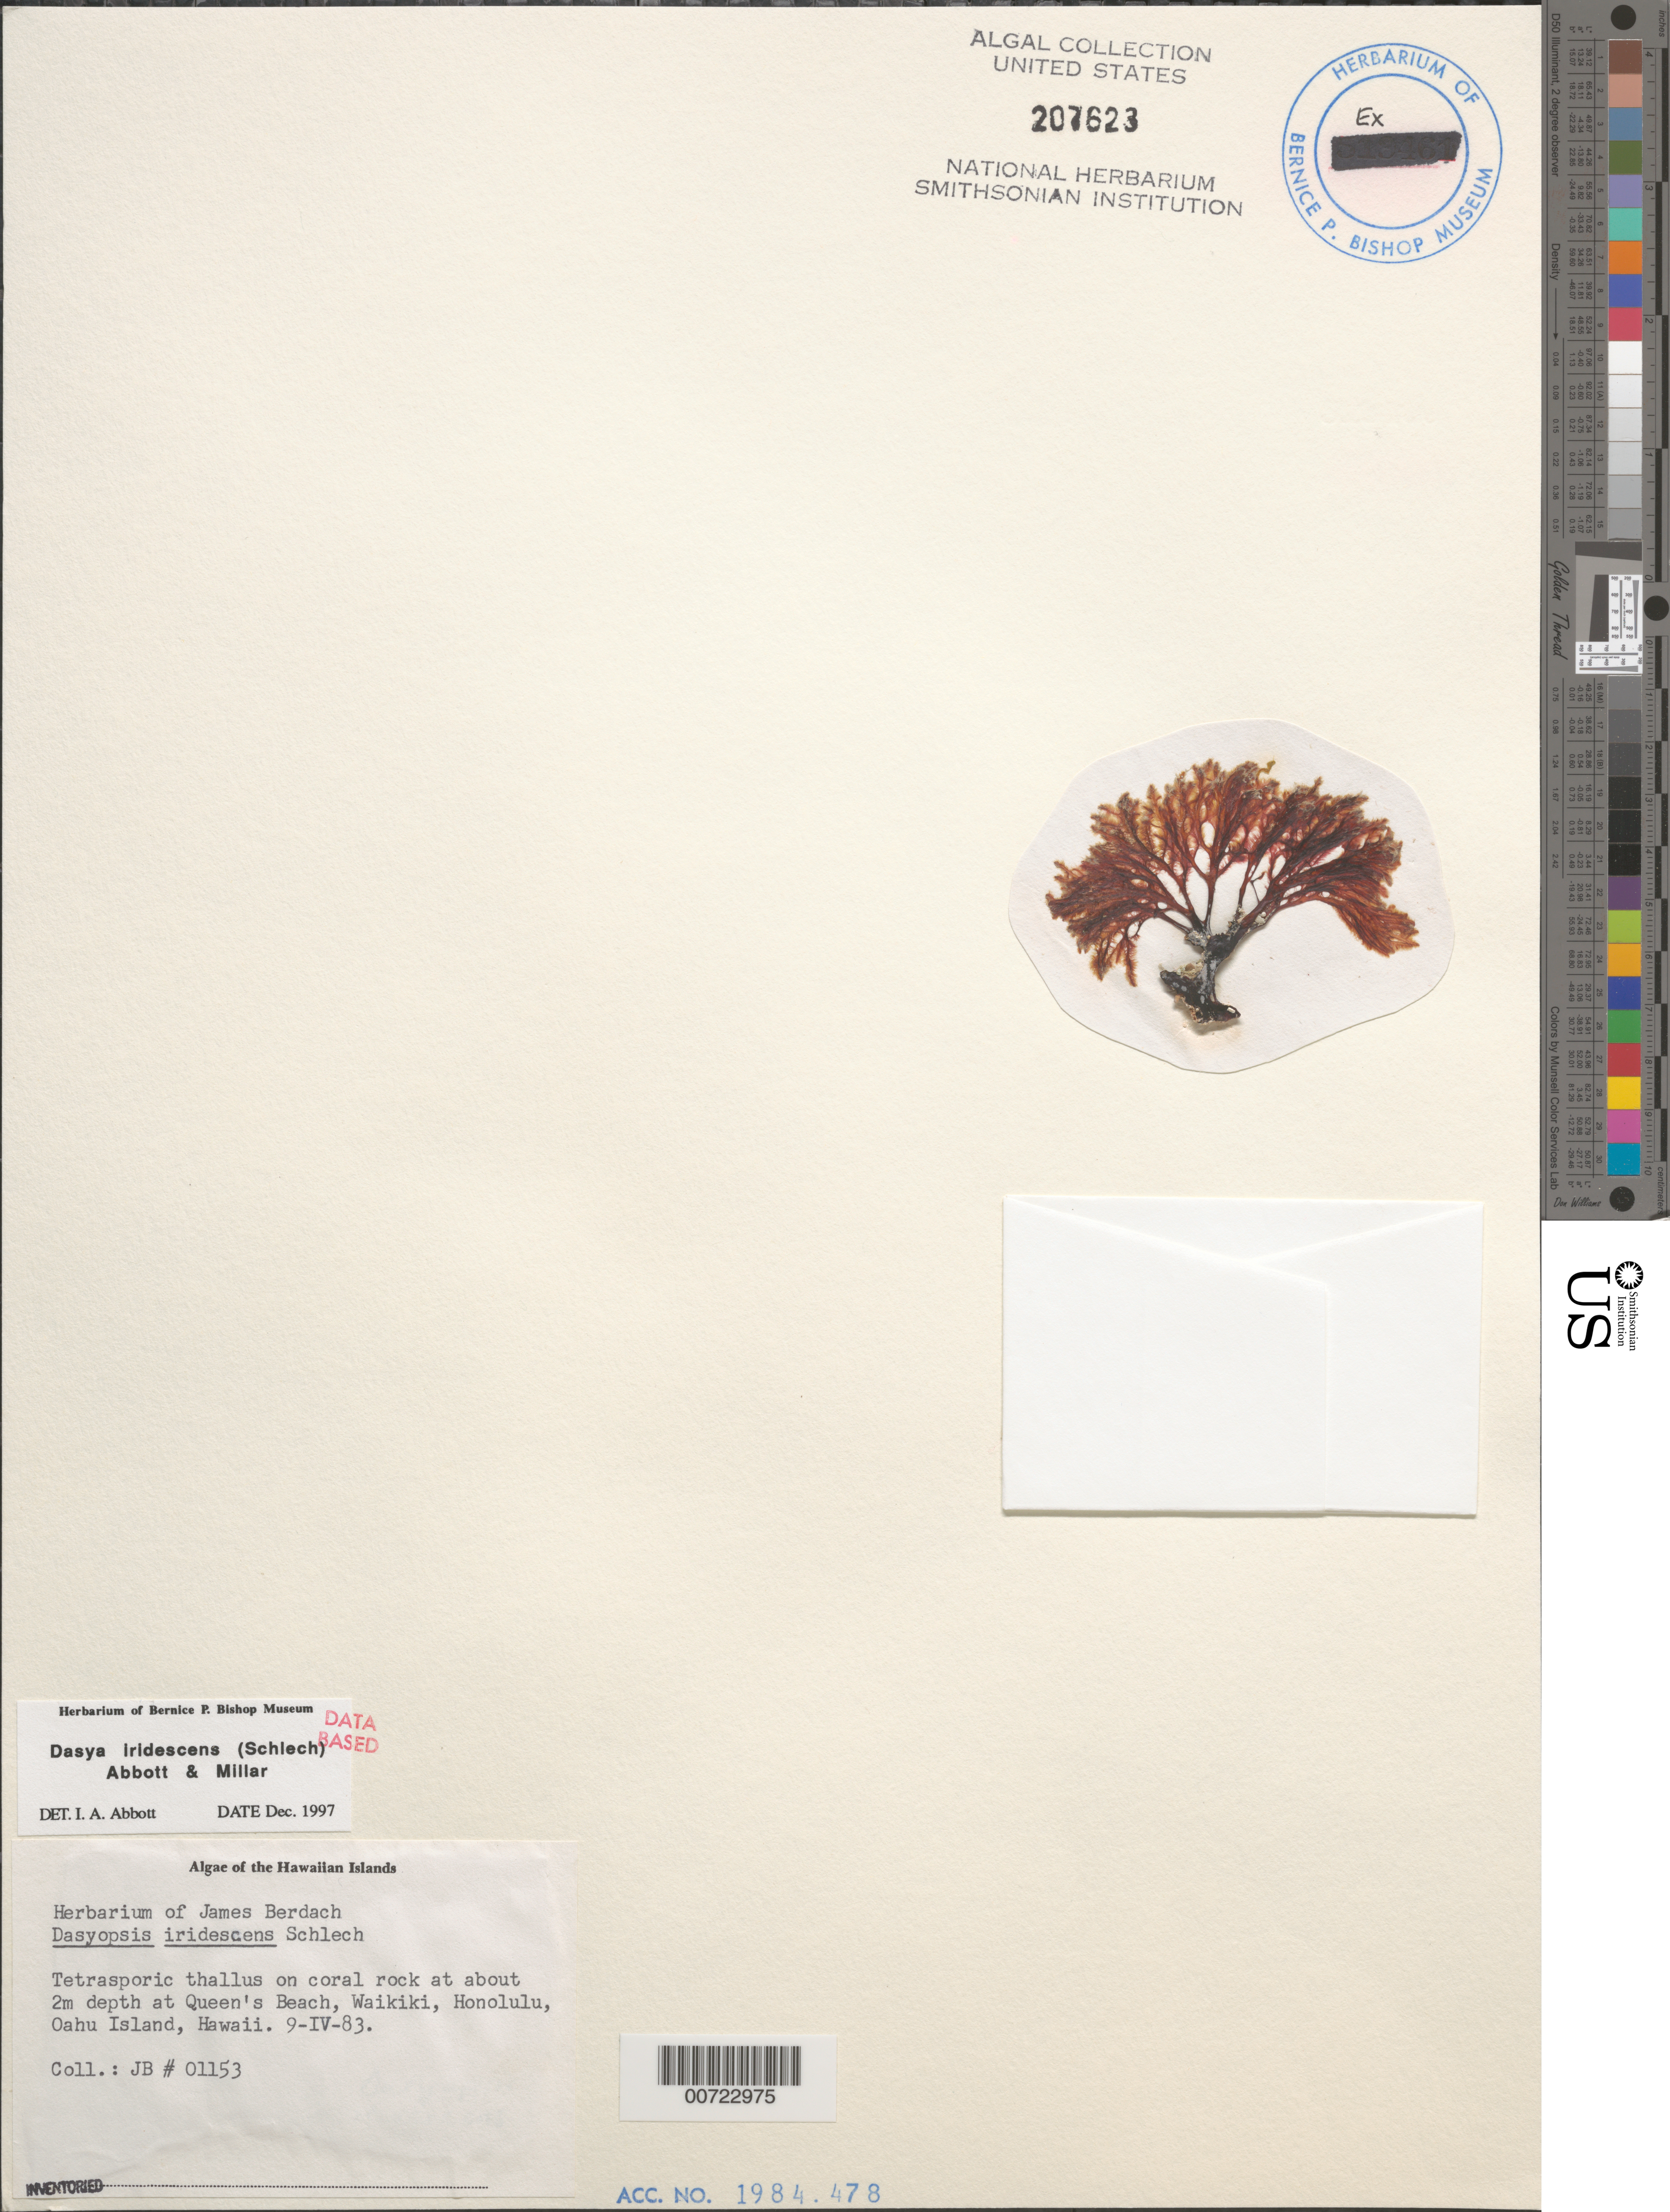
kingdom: Plantae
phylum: Rhodophyta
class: Florideophyceae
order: Ceramiales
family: Dasyaceae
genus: Dasya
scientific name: Dasya iridescens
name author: (Schlech) A.J.K. Millar & I.A. Abbott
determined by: Abbott, Isabella A.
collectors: J. Berdach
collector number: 01153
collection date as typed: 09 Apr 1983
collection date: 1983-04-09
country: United States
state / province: Hawaii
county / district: Honolulu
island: Oahu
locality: Queen's Beach, Waikiki, Honolulu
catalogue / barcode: US 207623